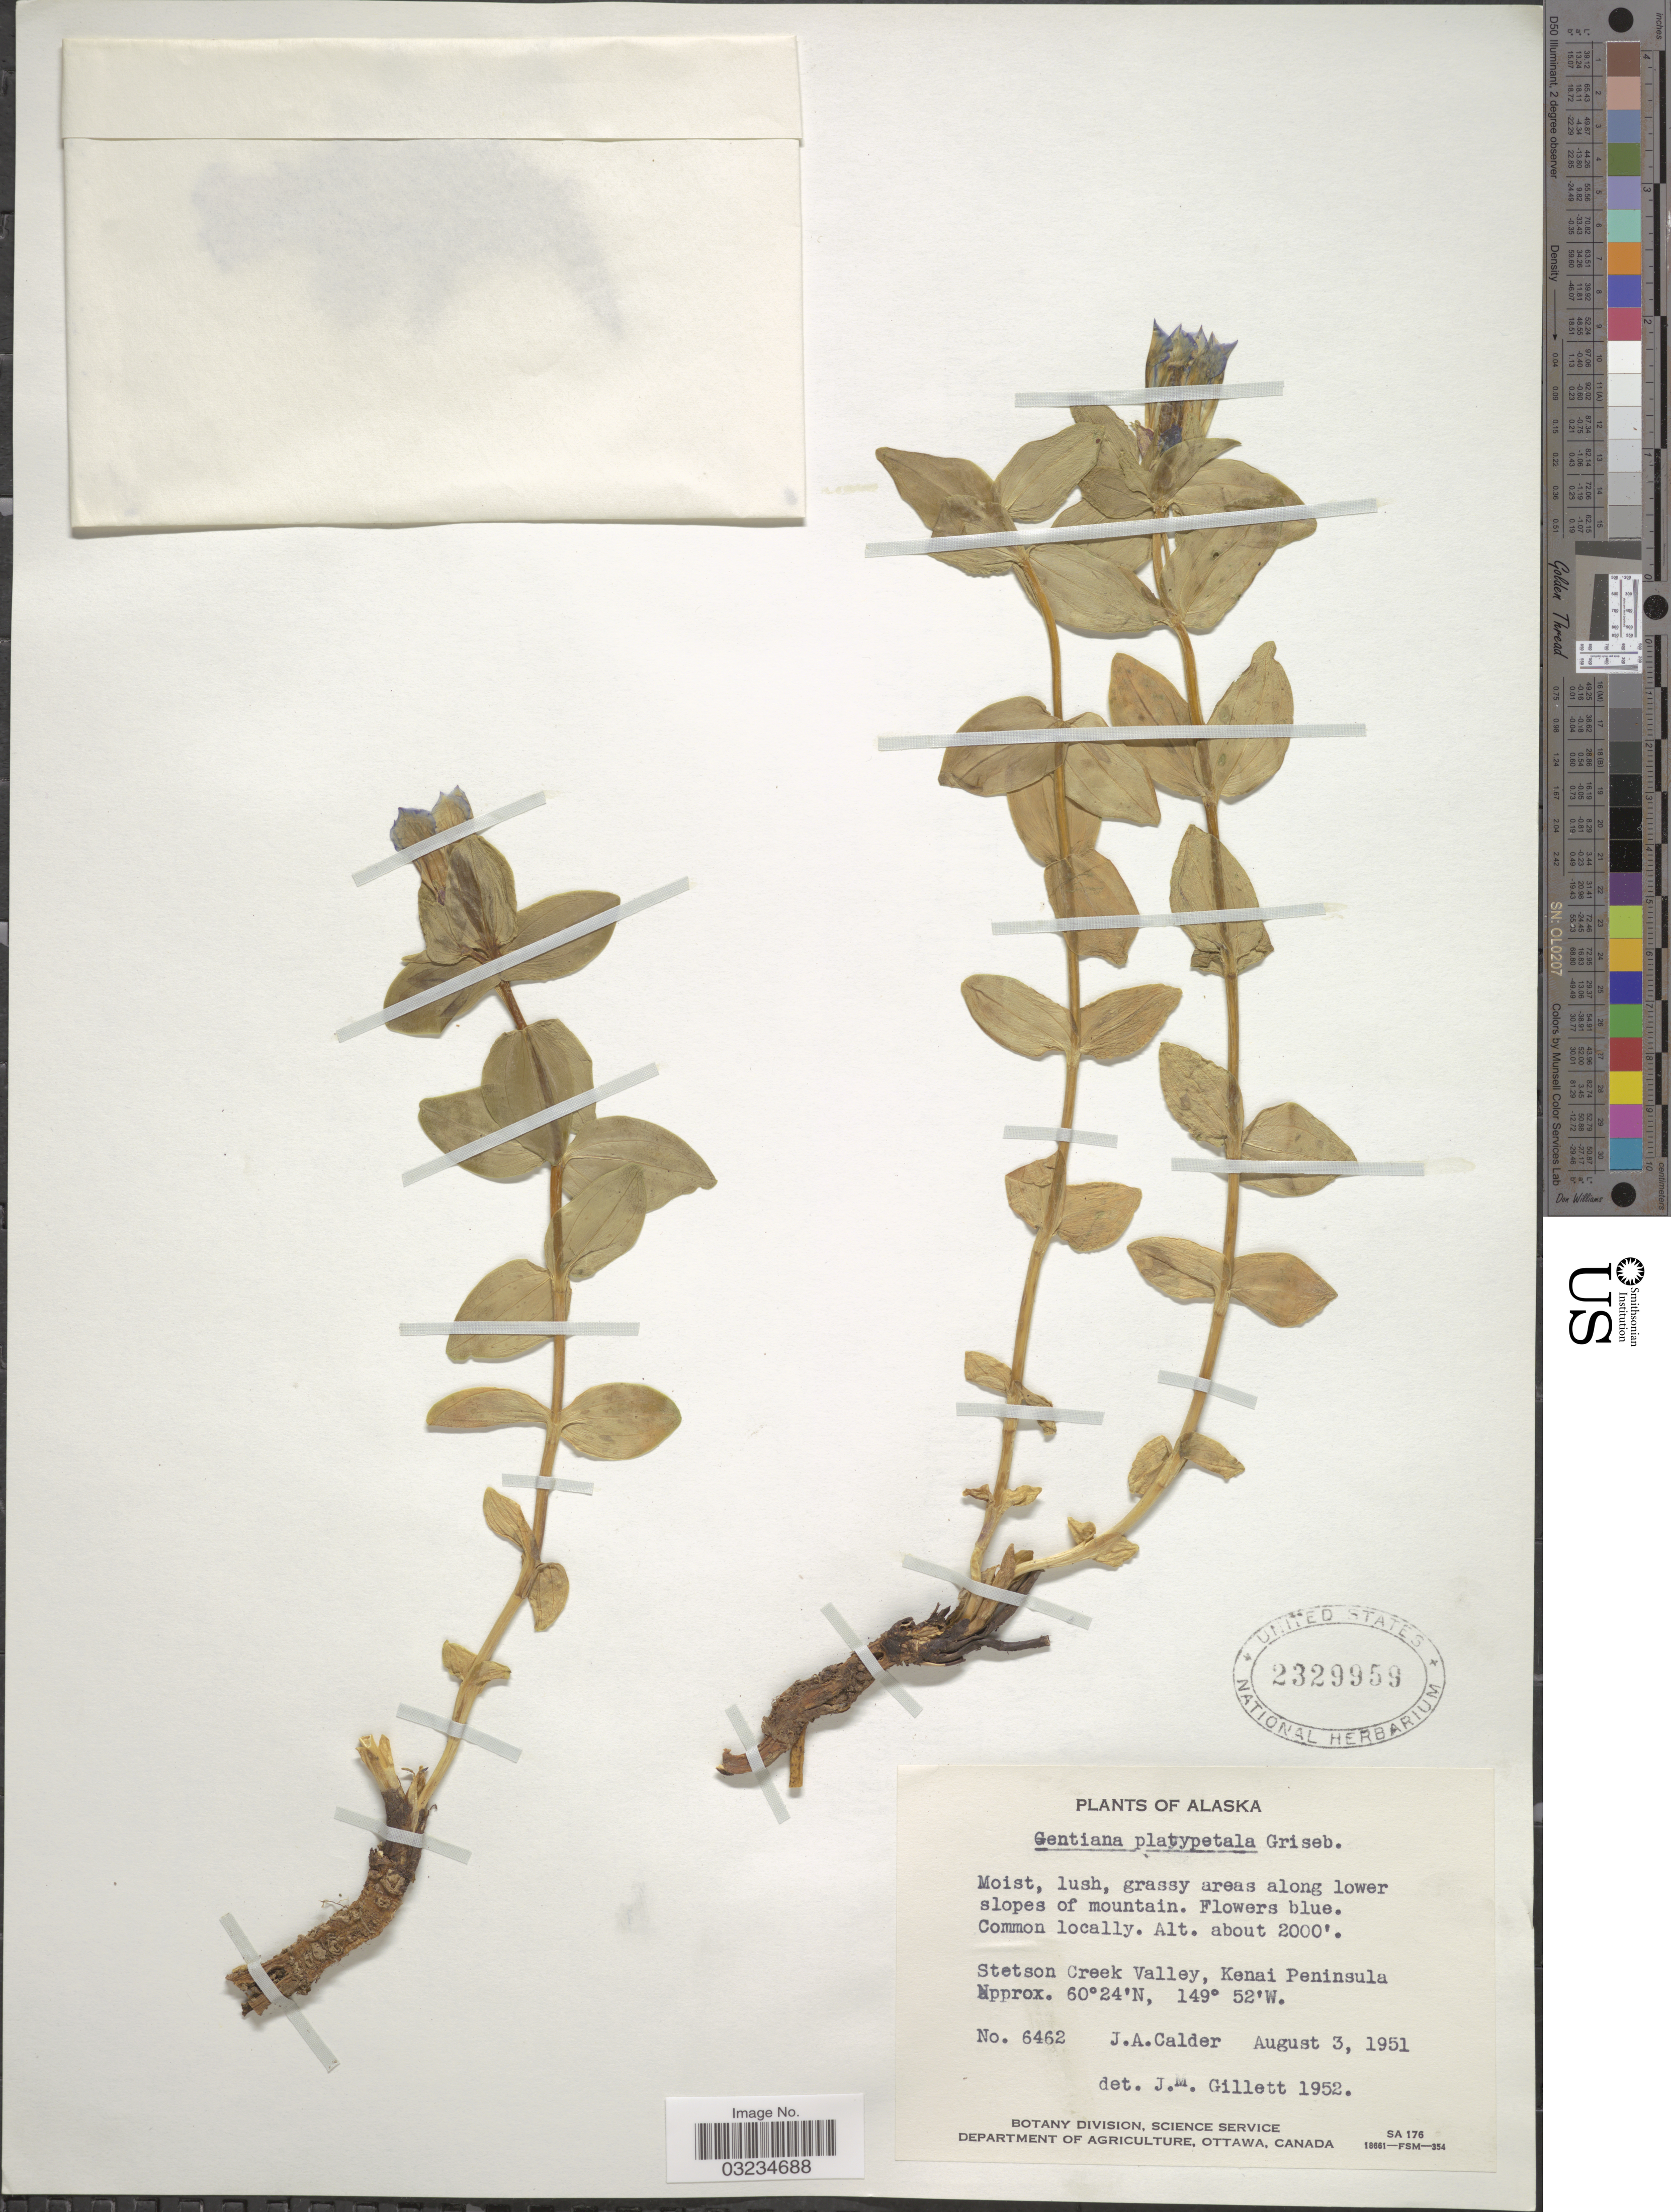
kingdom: Plantae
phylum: Tracheophyta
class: Magnoliopsida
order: Gentianales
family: Gentianaceae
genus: Gentiana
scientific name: Gentiana platypetala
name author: Griseb.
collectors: J. A. Calder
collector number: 6462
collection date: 1951-08-03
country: United States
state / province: Alaska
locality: Stetson Creek Valley, Kenai Peninsula.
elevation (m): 610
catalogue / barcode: US 2329959